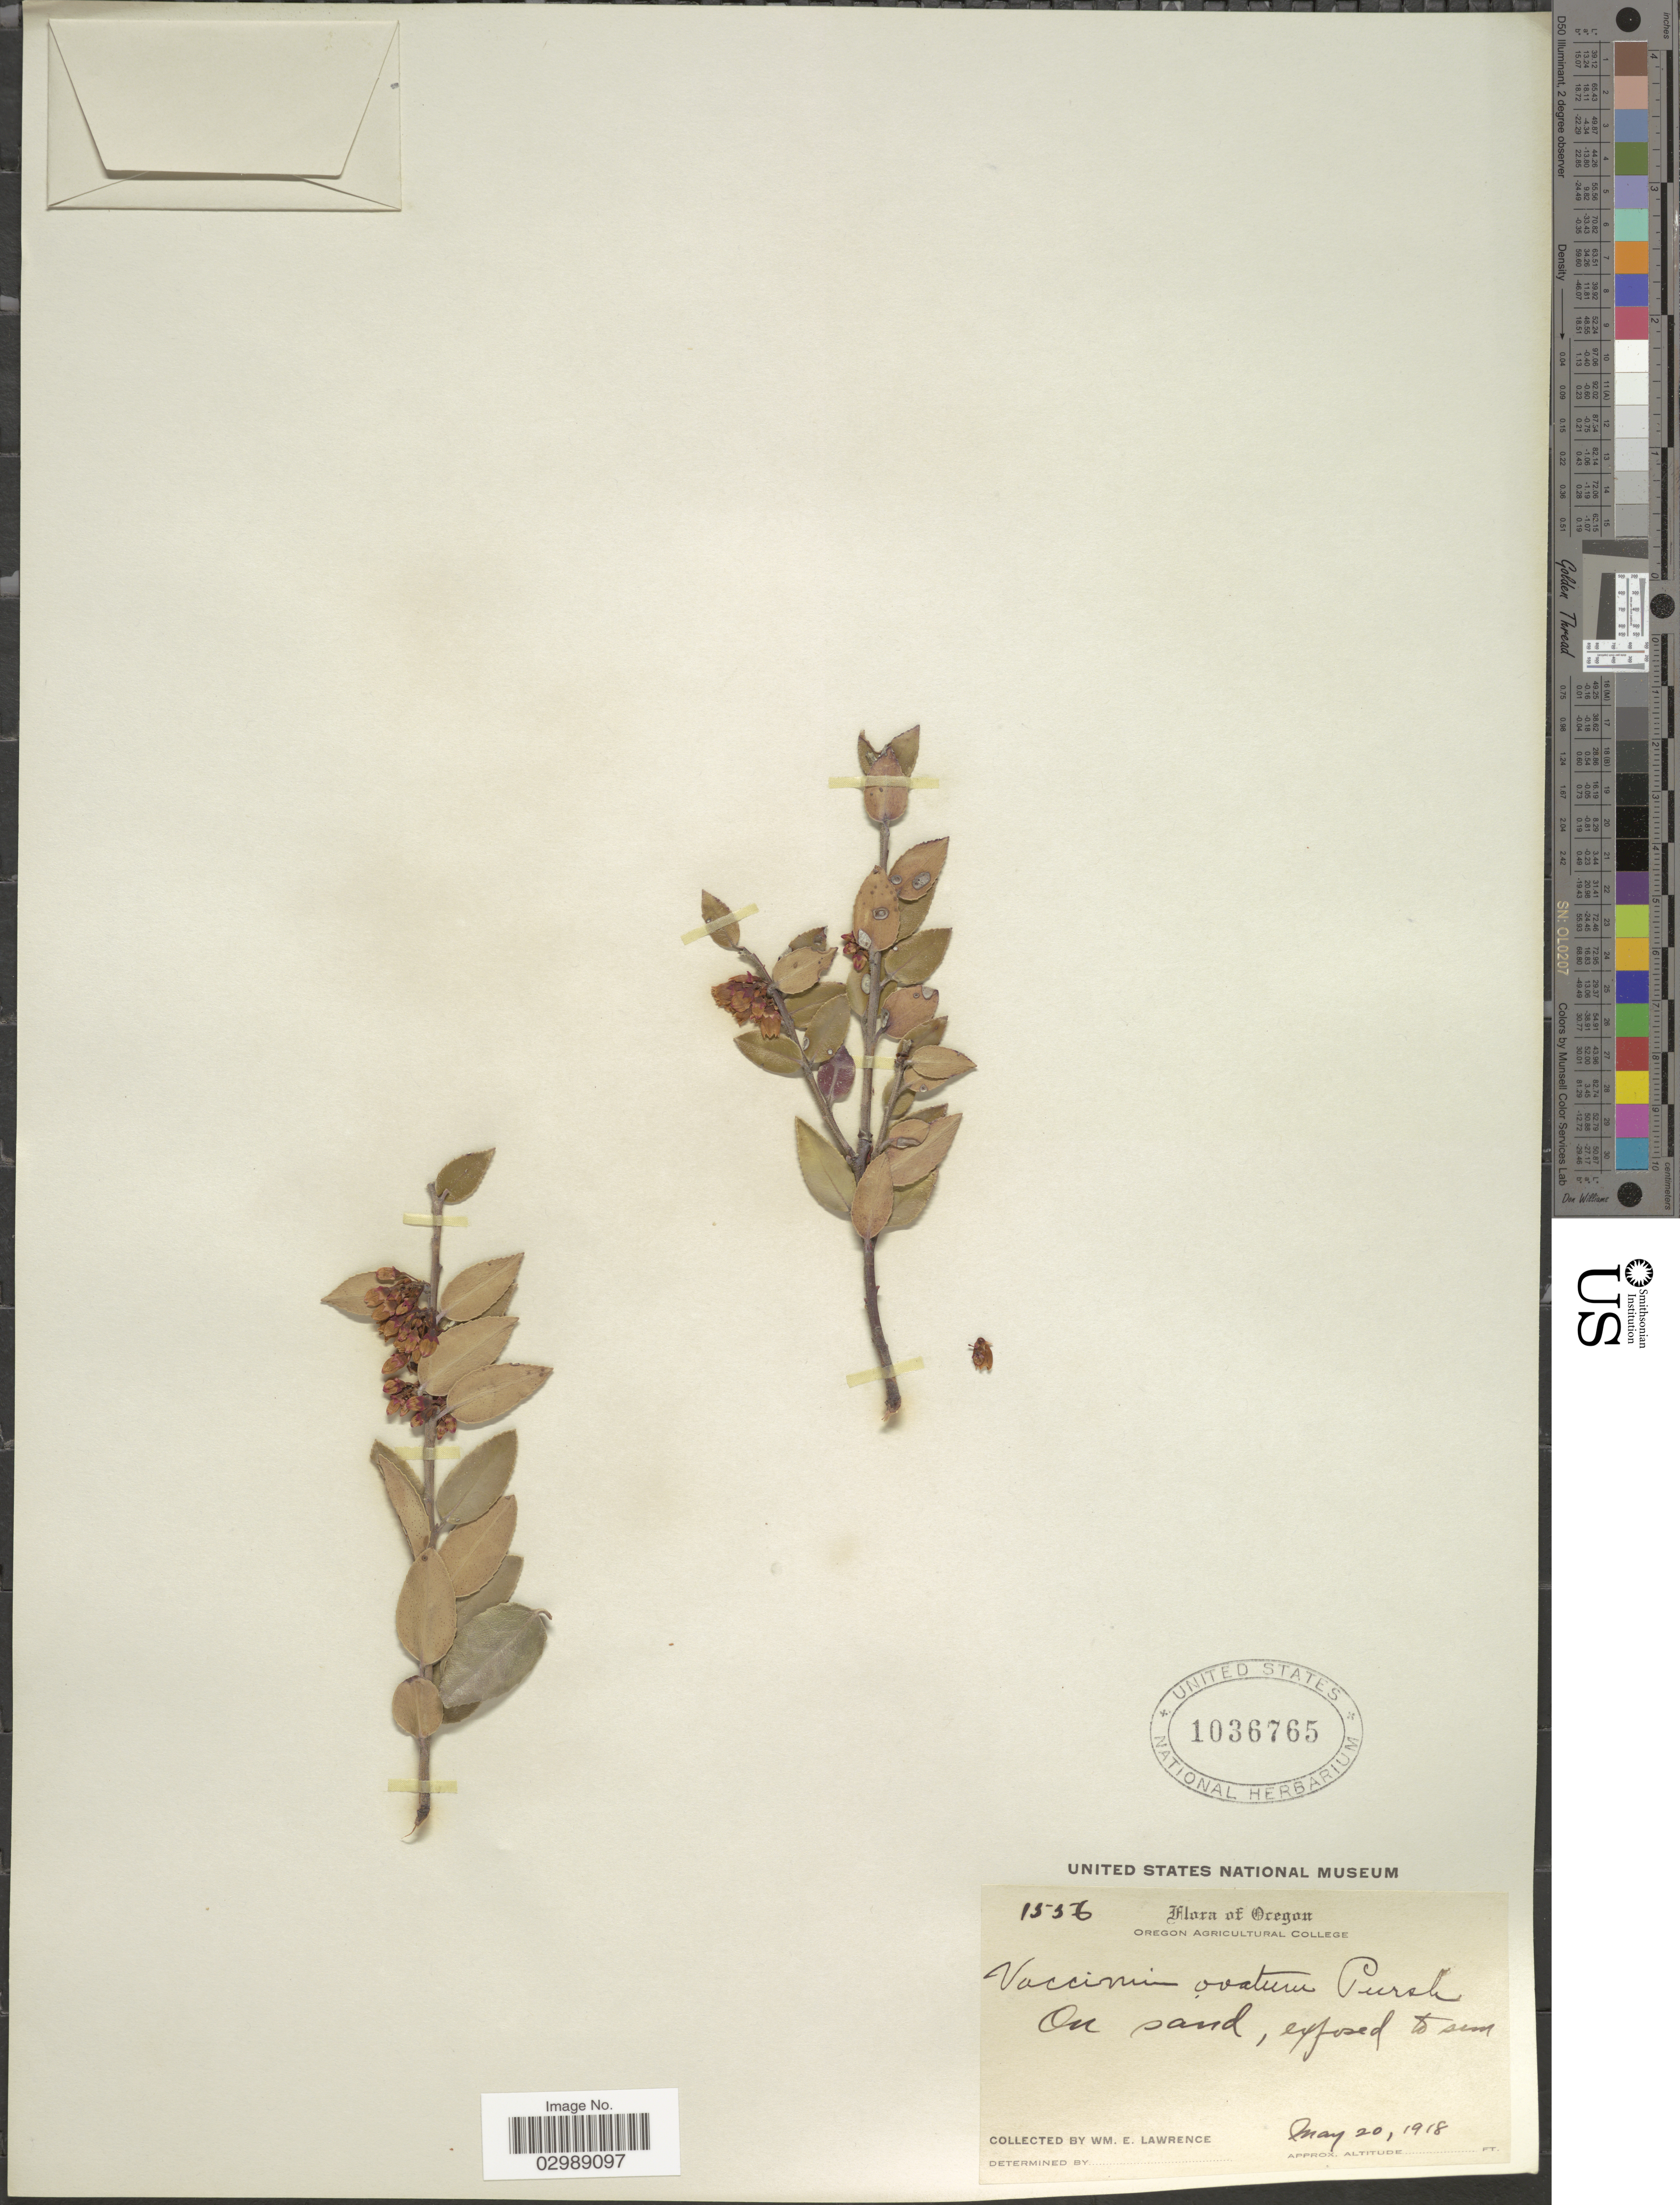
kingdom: Plantae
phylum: Tracheophyta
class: Magnoliopsida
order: Ericales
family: Ericaceae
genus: Vaccinium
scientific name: Vaccinium ovatum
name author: Pursh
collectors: W. Lawrence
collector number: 1556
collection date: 1918-05-20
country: United States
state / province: Oregon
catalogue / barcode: US 1036765